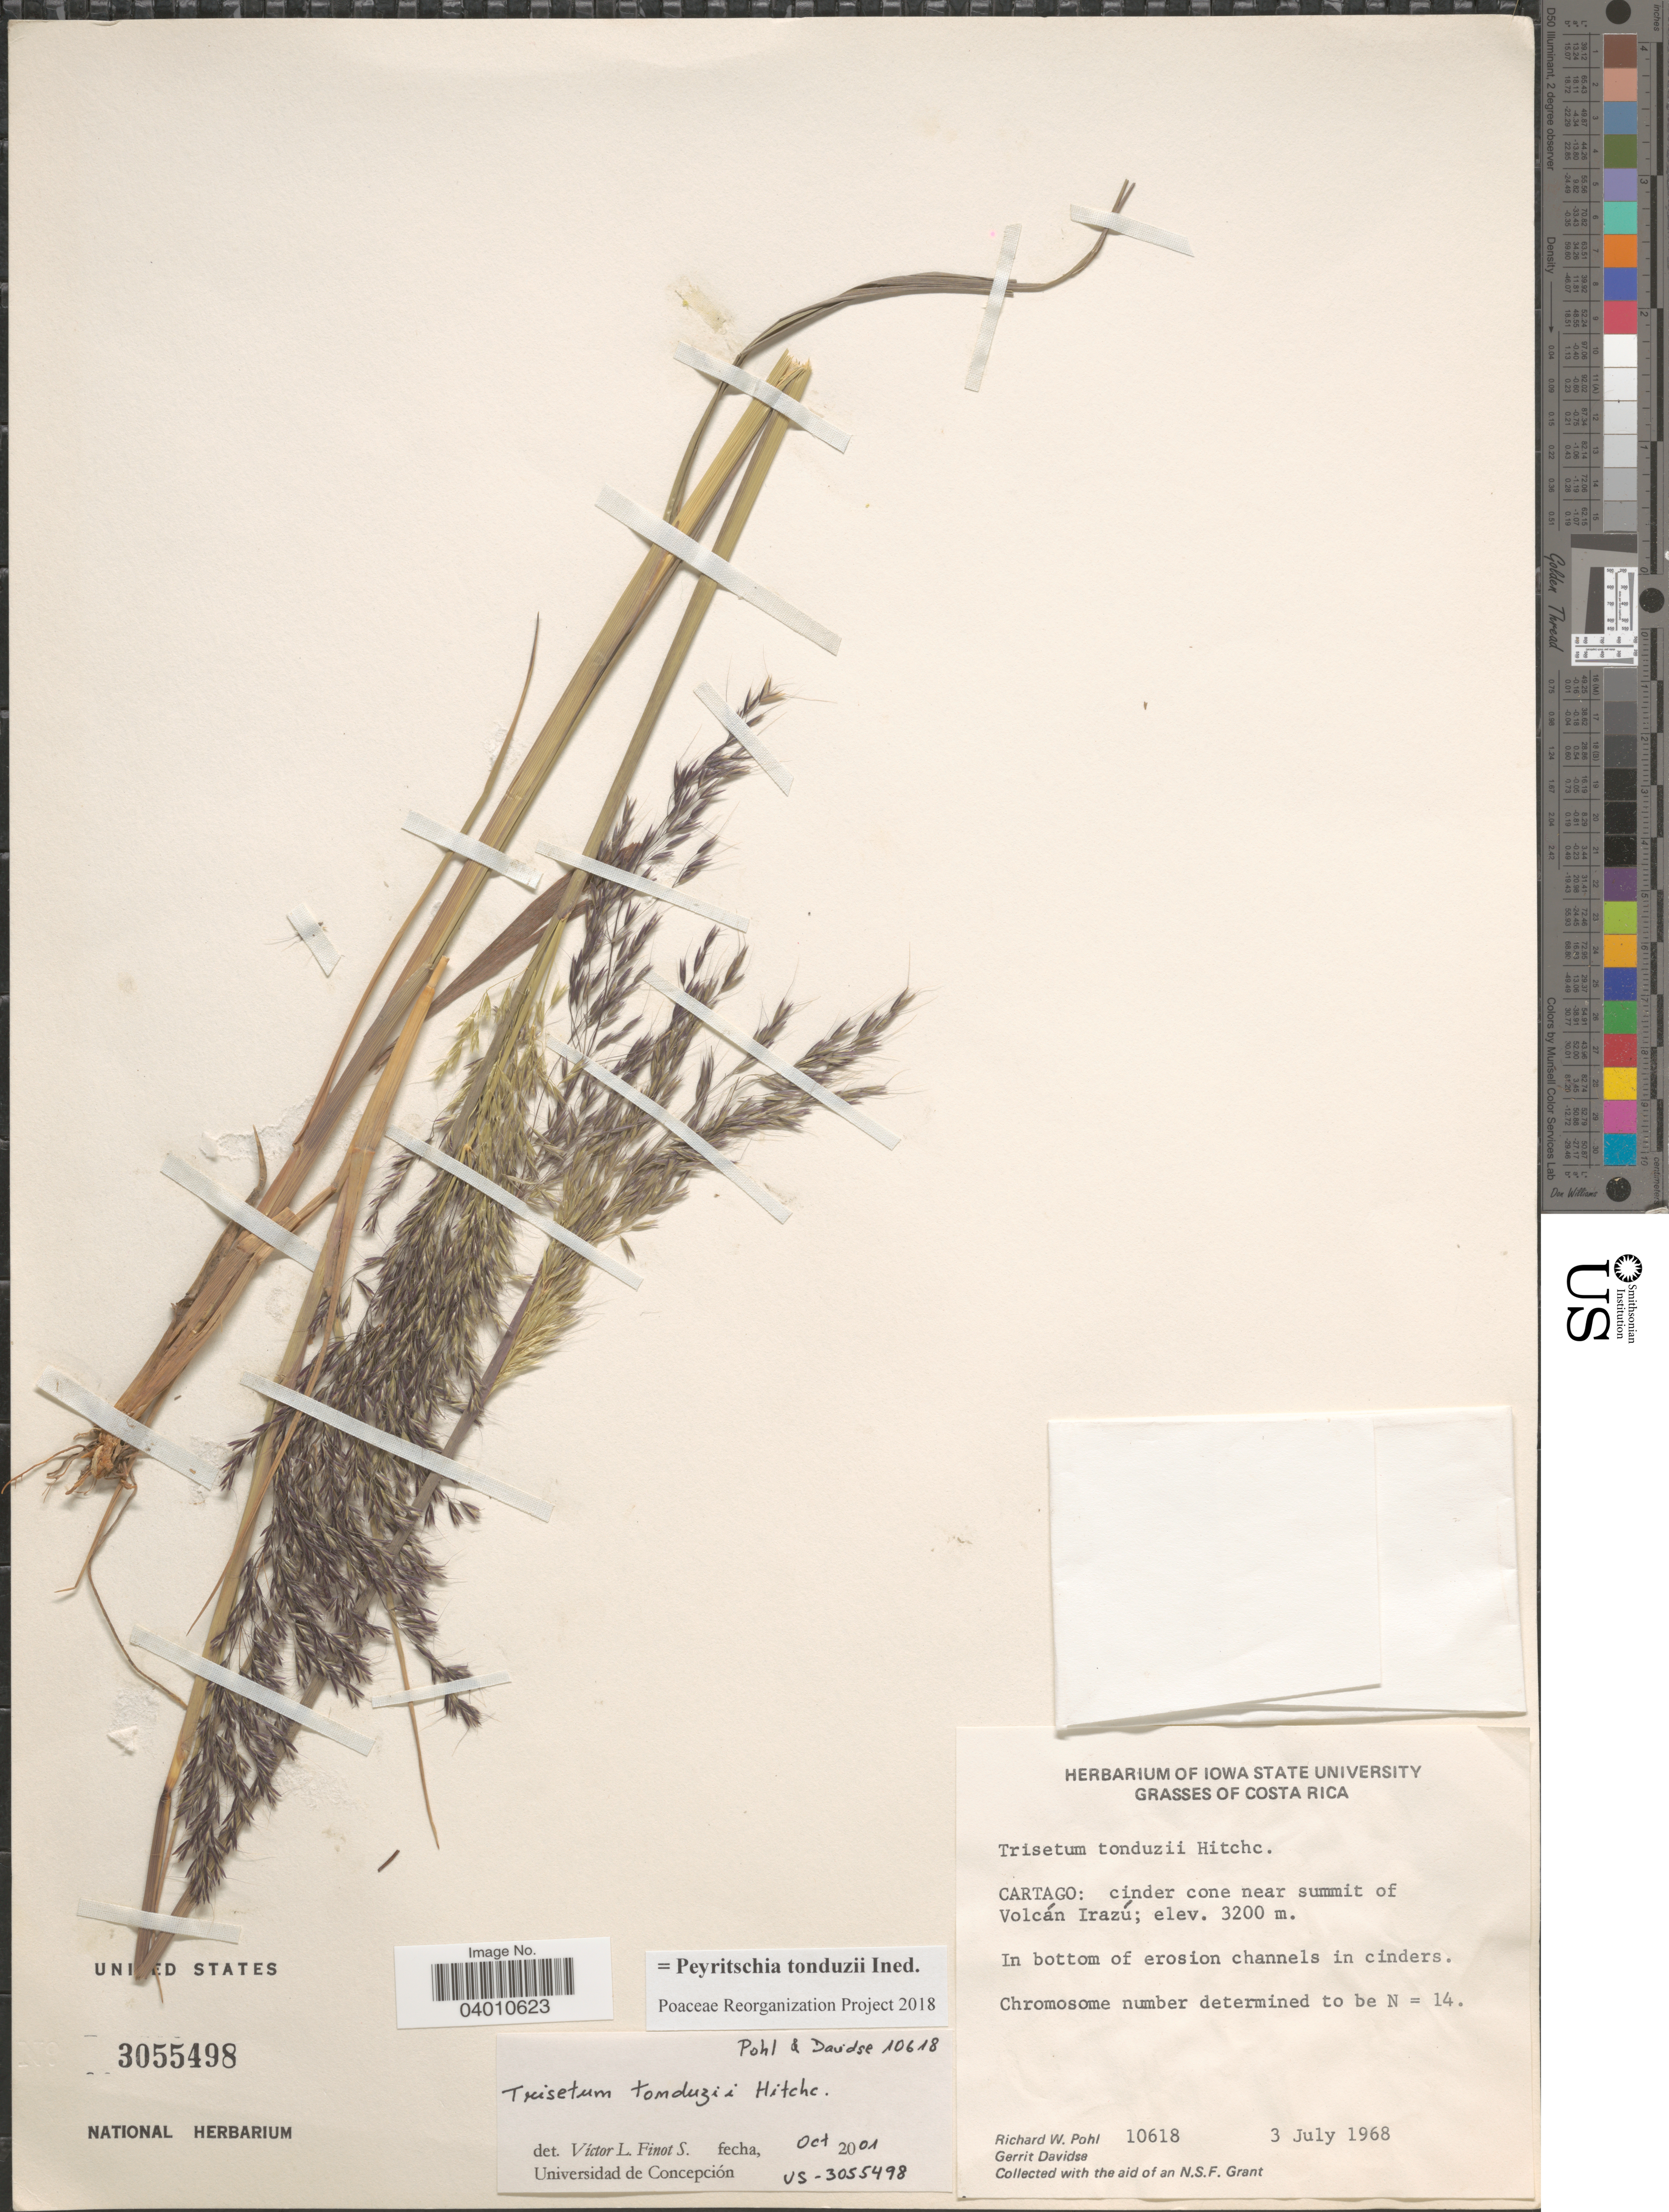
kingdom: Plantae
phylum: Tracheophyta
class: Liliopsida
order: Poales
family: Poaceae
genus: Peyritschia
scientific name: Peyritschia tonduzii ined.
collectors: R. W. Pohl & G. Davidse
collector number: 10618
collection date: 1968-07-03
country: Costa Rica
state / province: Cartago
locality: Cinder cone near summit of Volcán Irazú.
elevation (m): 3200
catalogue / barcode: US 3055498